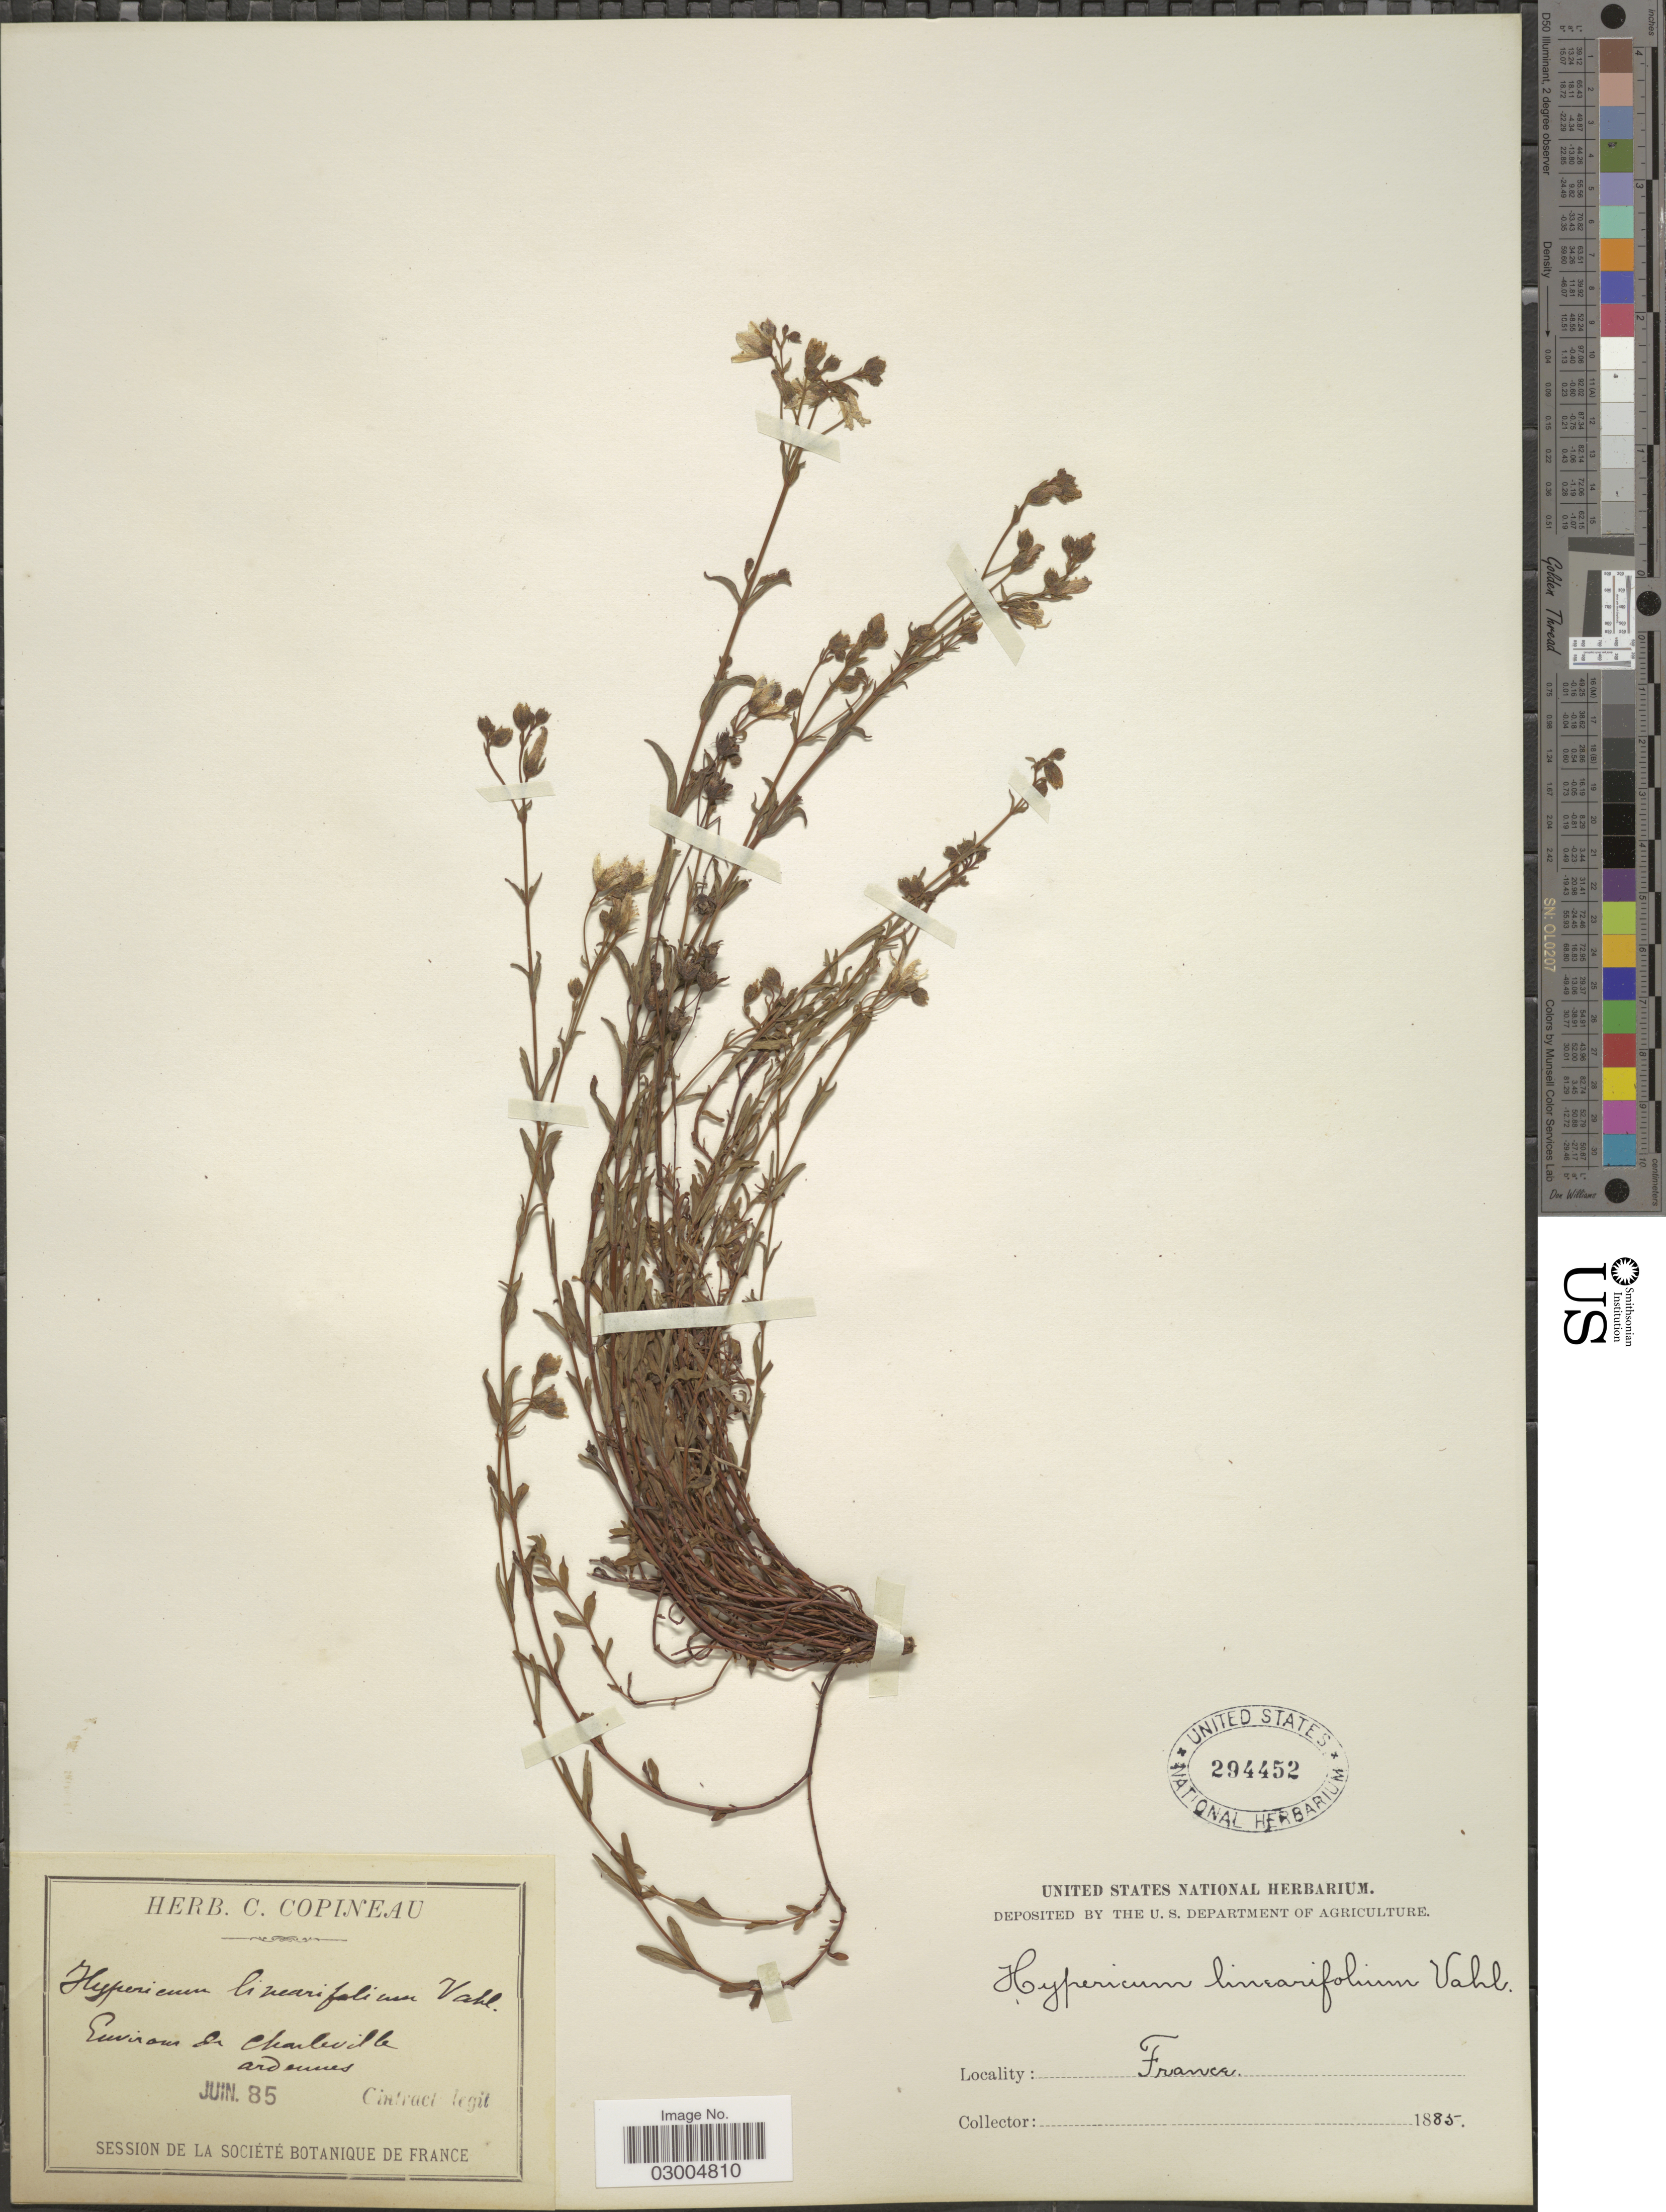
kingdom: Plantae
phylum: Tracheophyta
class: Magnoliopsida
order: Malpighiales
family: Hypericaceae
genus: Hypericum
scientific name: Hypericum linearifolium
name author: Willd.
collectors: Cintract, --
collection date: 1885-06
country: France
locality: Environs de Charleville.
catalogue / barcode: US 294452